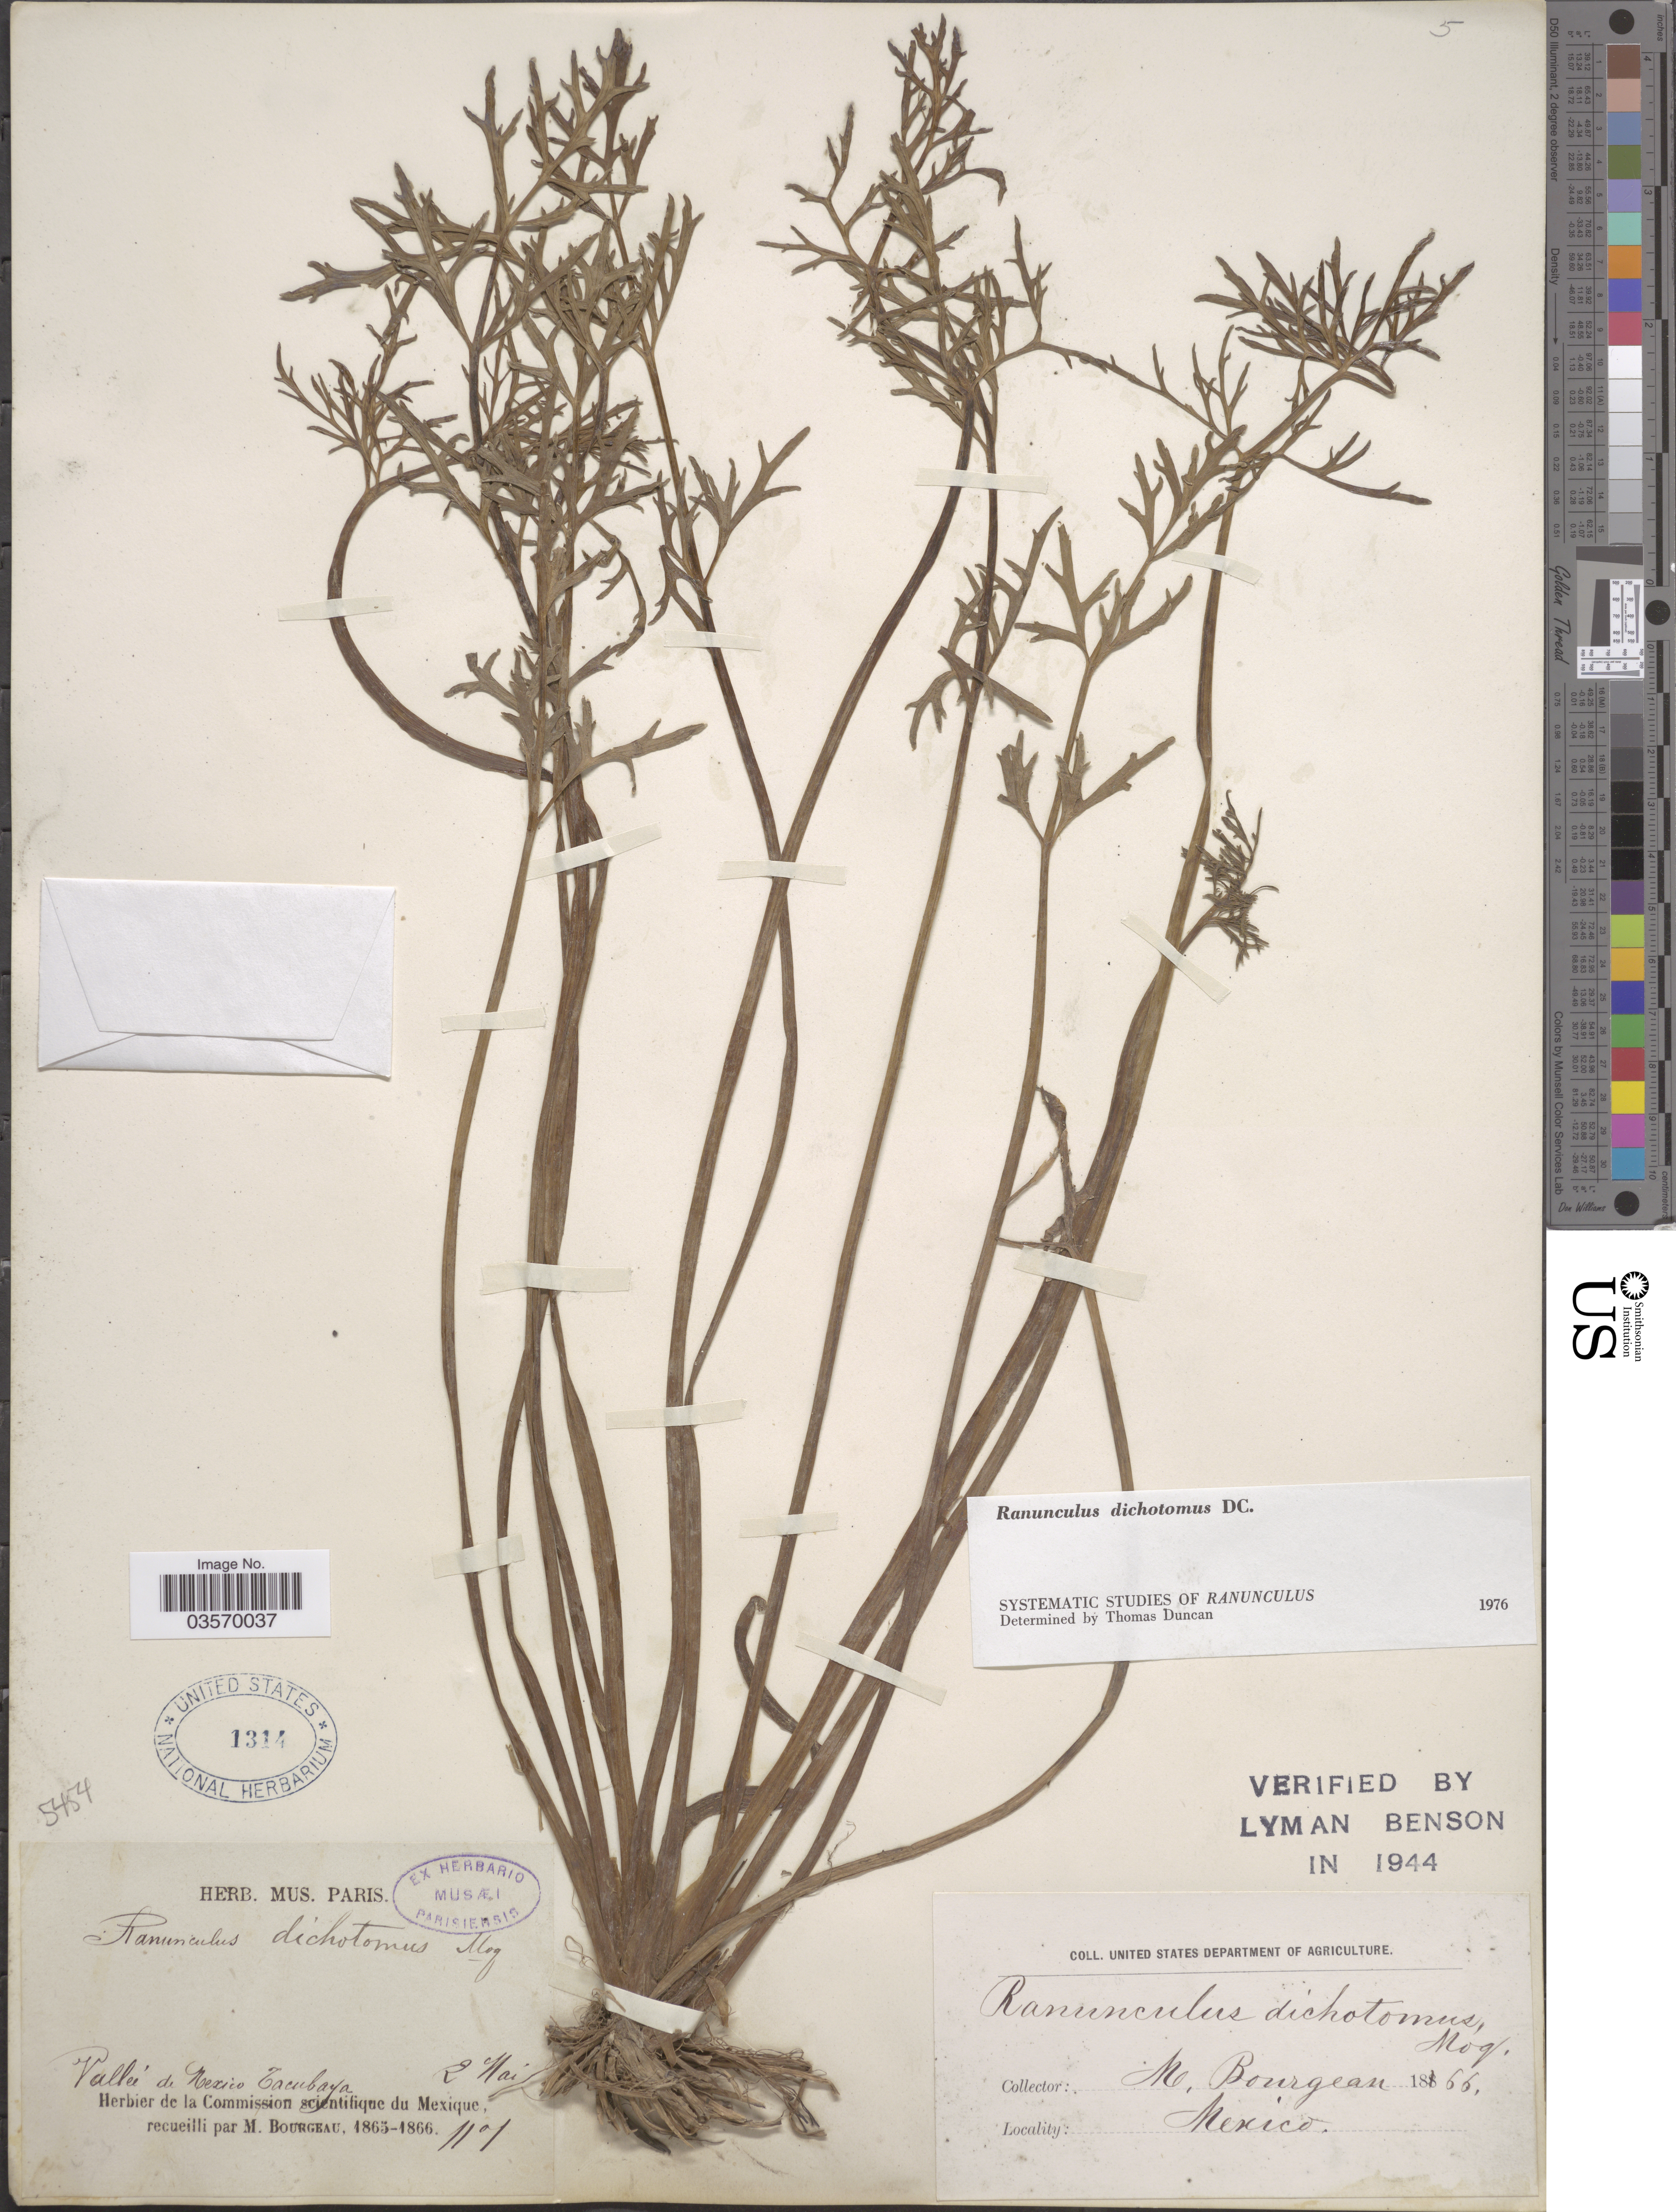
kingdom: Plantae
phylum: Tracheophyta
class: Magnoliopsida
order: Ranunculales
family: Ranunculaceae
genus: Ranunculus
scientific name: Ranunculus dichotomus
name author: Moc. & Sessé ex DC.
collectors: M. Bourgeau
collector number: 1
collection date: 1866-05-02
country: Mexico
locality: Vallée de Mexico. Tacubaya.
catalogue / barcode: US 1314